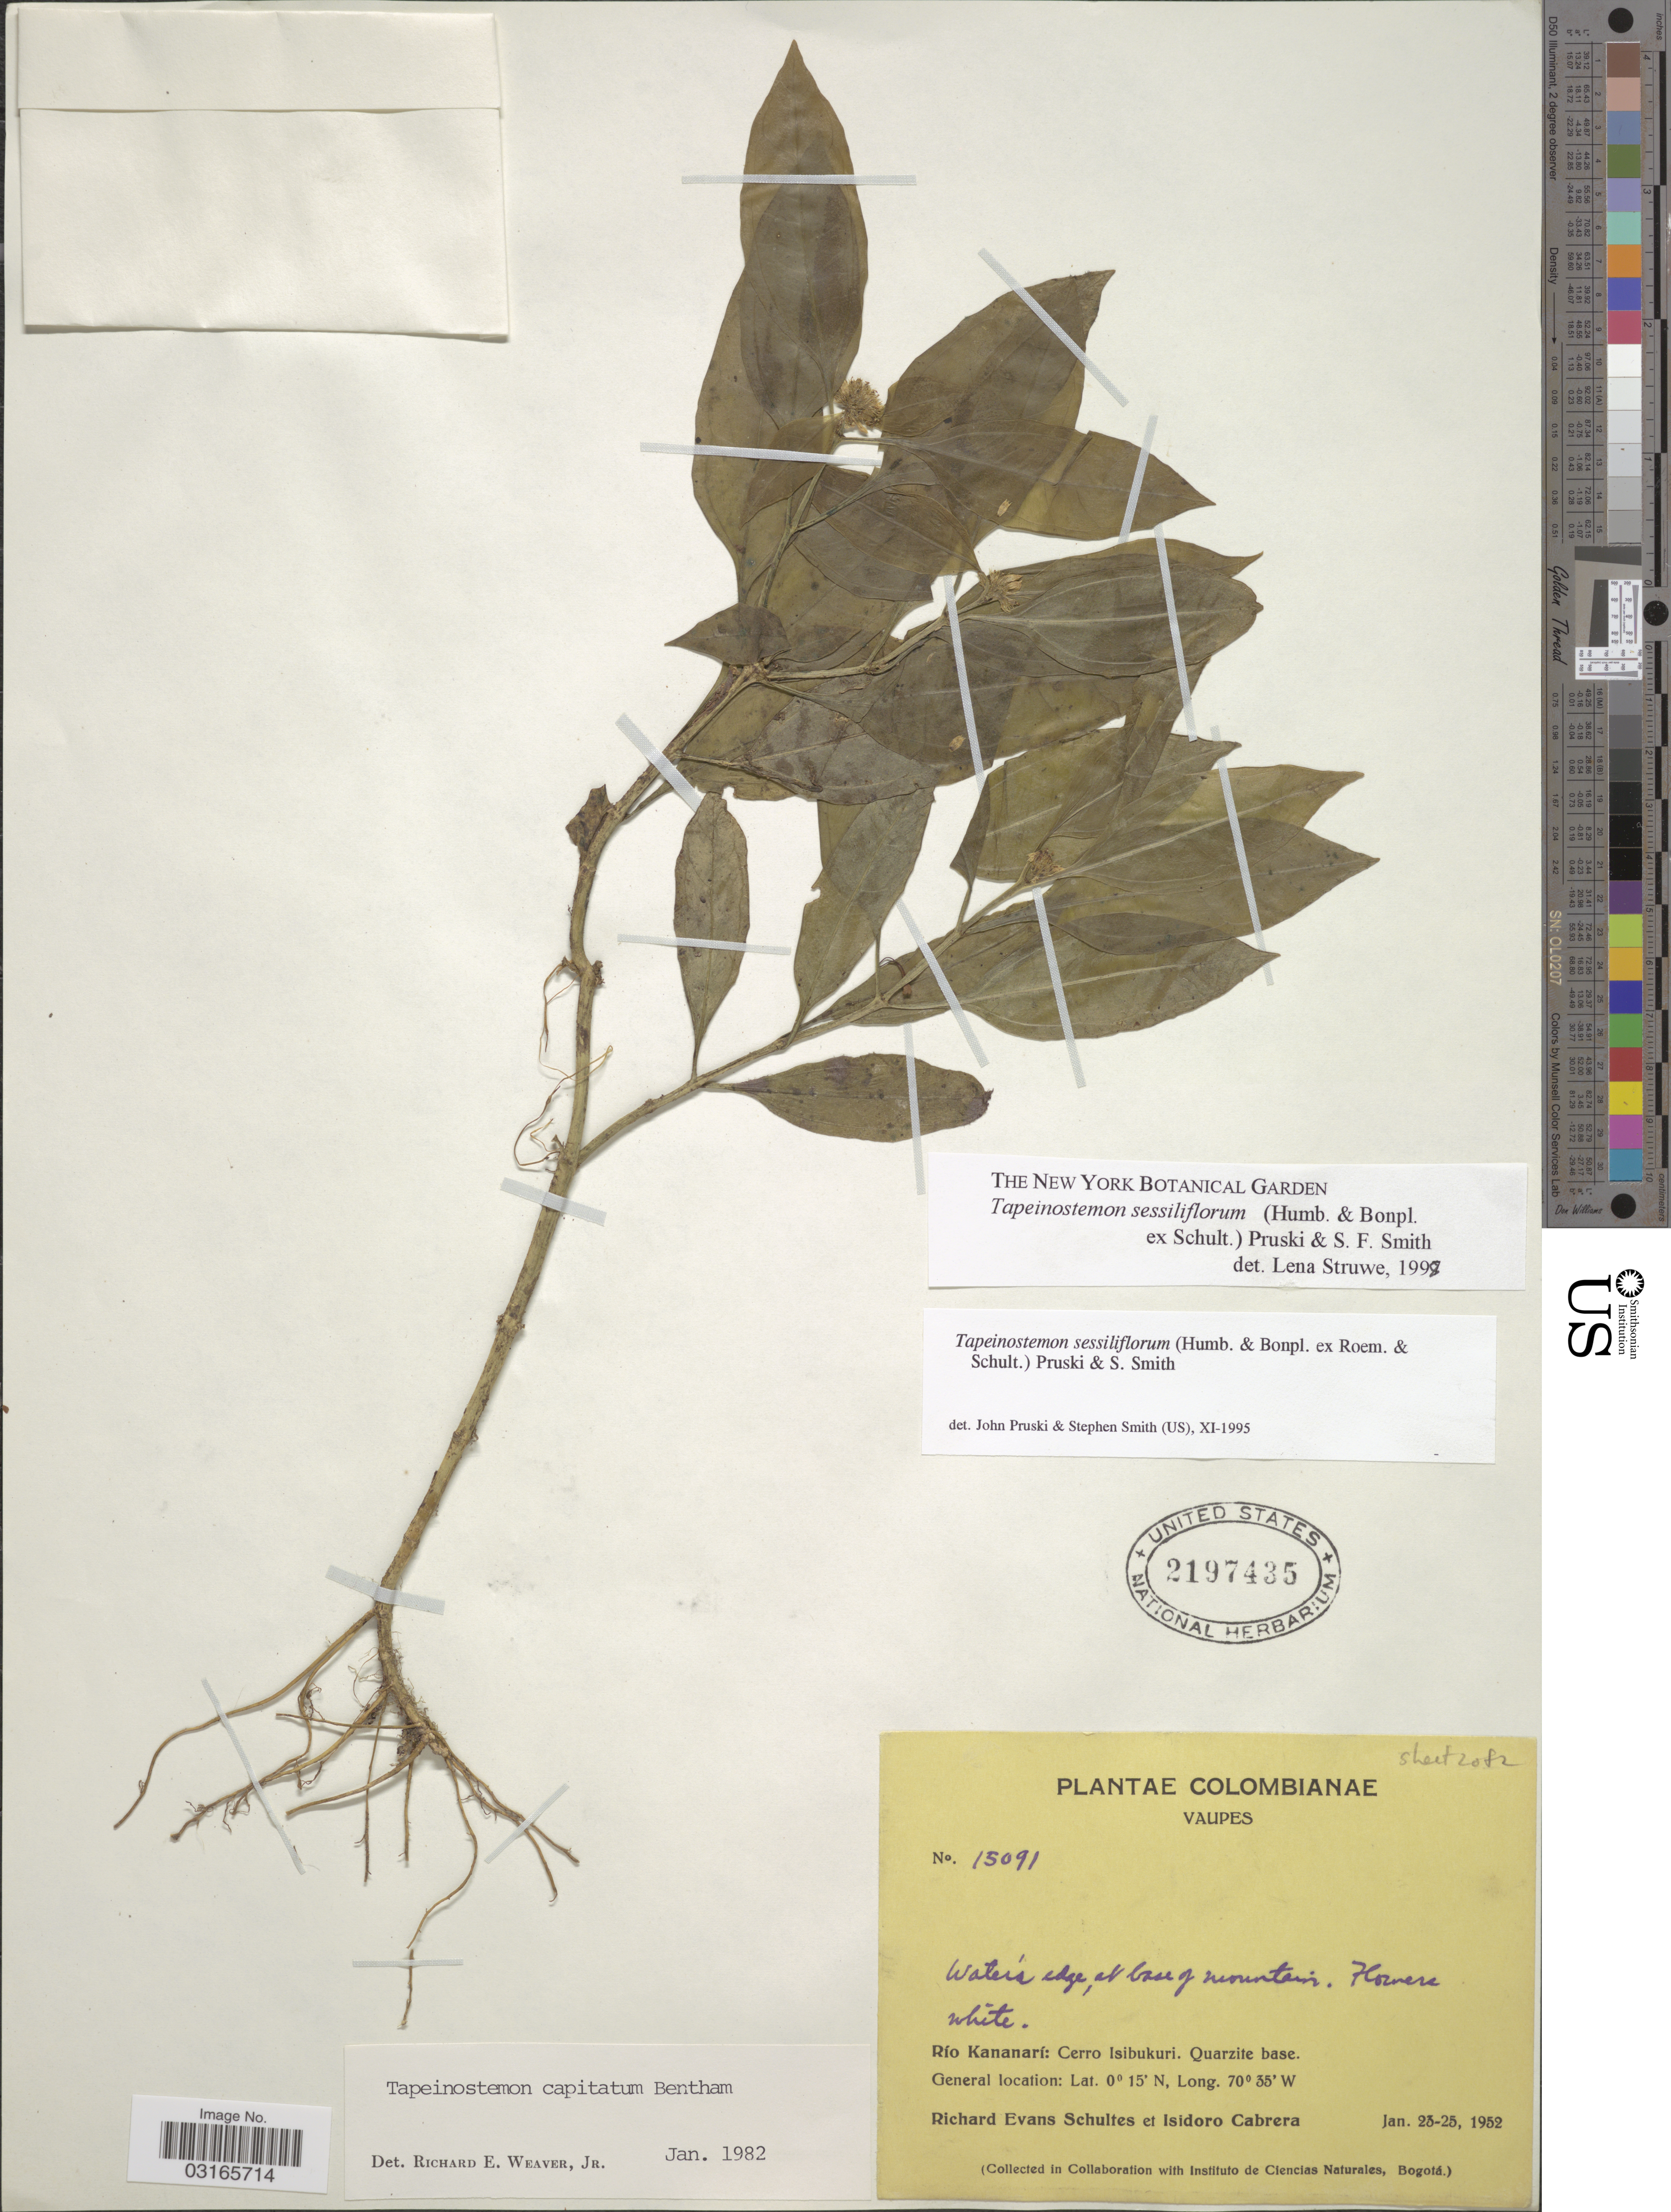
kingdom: Plantae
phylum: Tracheophyta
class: Magnoliopsida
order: Gentianales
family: Gentianaceae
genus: Tapeinostemon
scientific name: Tapeinostemon sessiliflorum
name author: (Humb. & Bonpl. ex Schult.) Pruski & S.F. Sm.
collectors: R. E. Schultes & I. Cabrera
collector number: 15091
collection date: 1952-01-23/1952-01-25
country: Colombia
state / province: Vaupés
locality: Río Kananarí: Cerro Isibukuri. Quarzite base.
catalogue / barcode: US 2197435